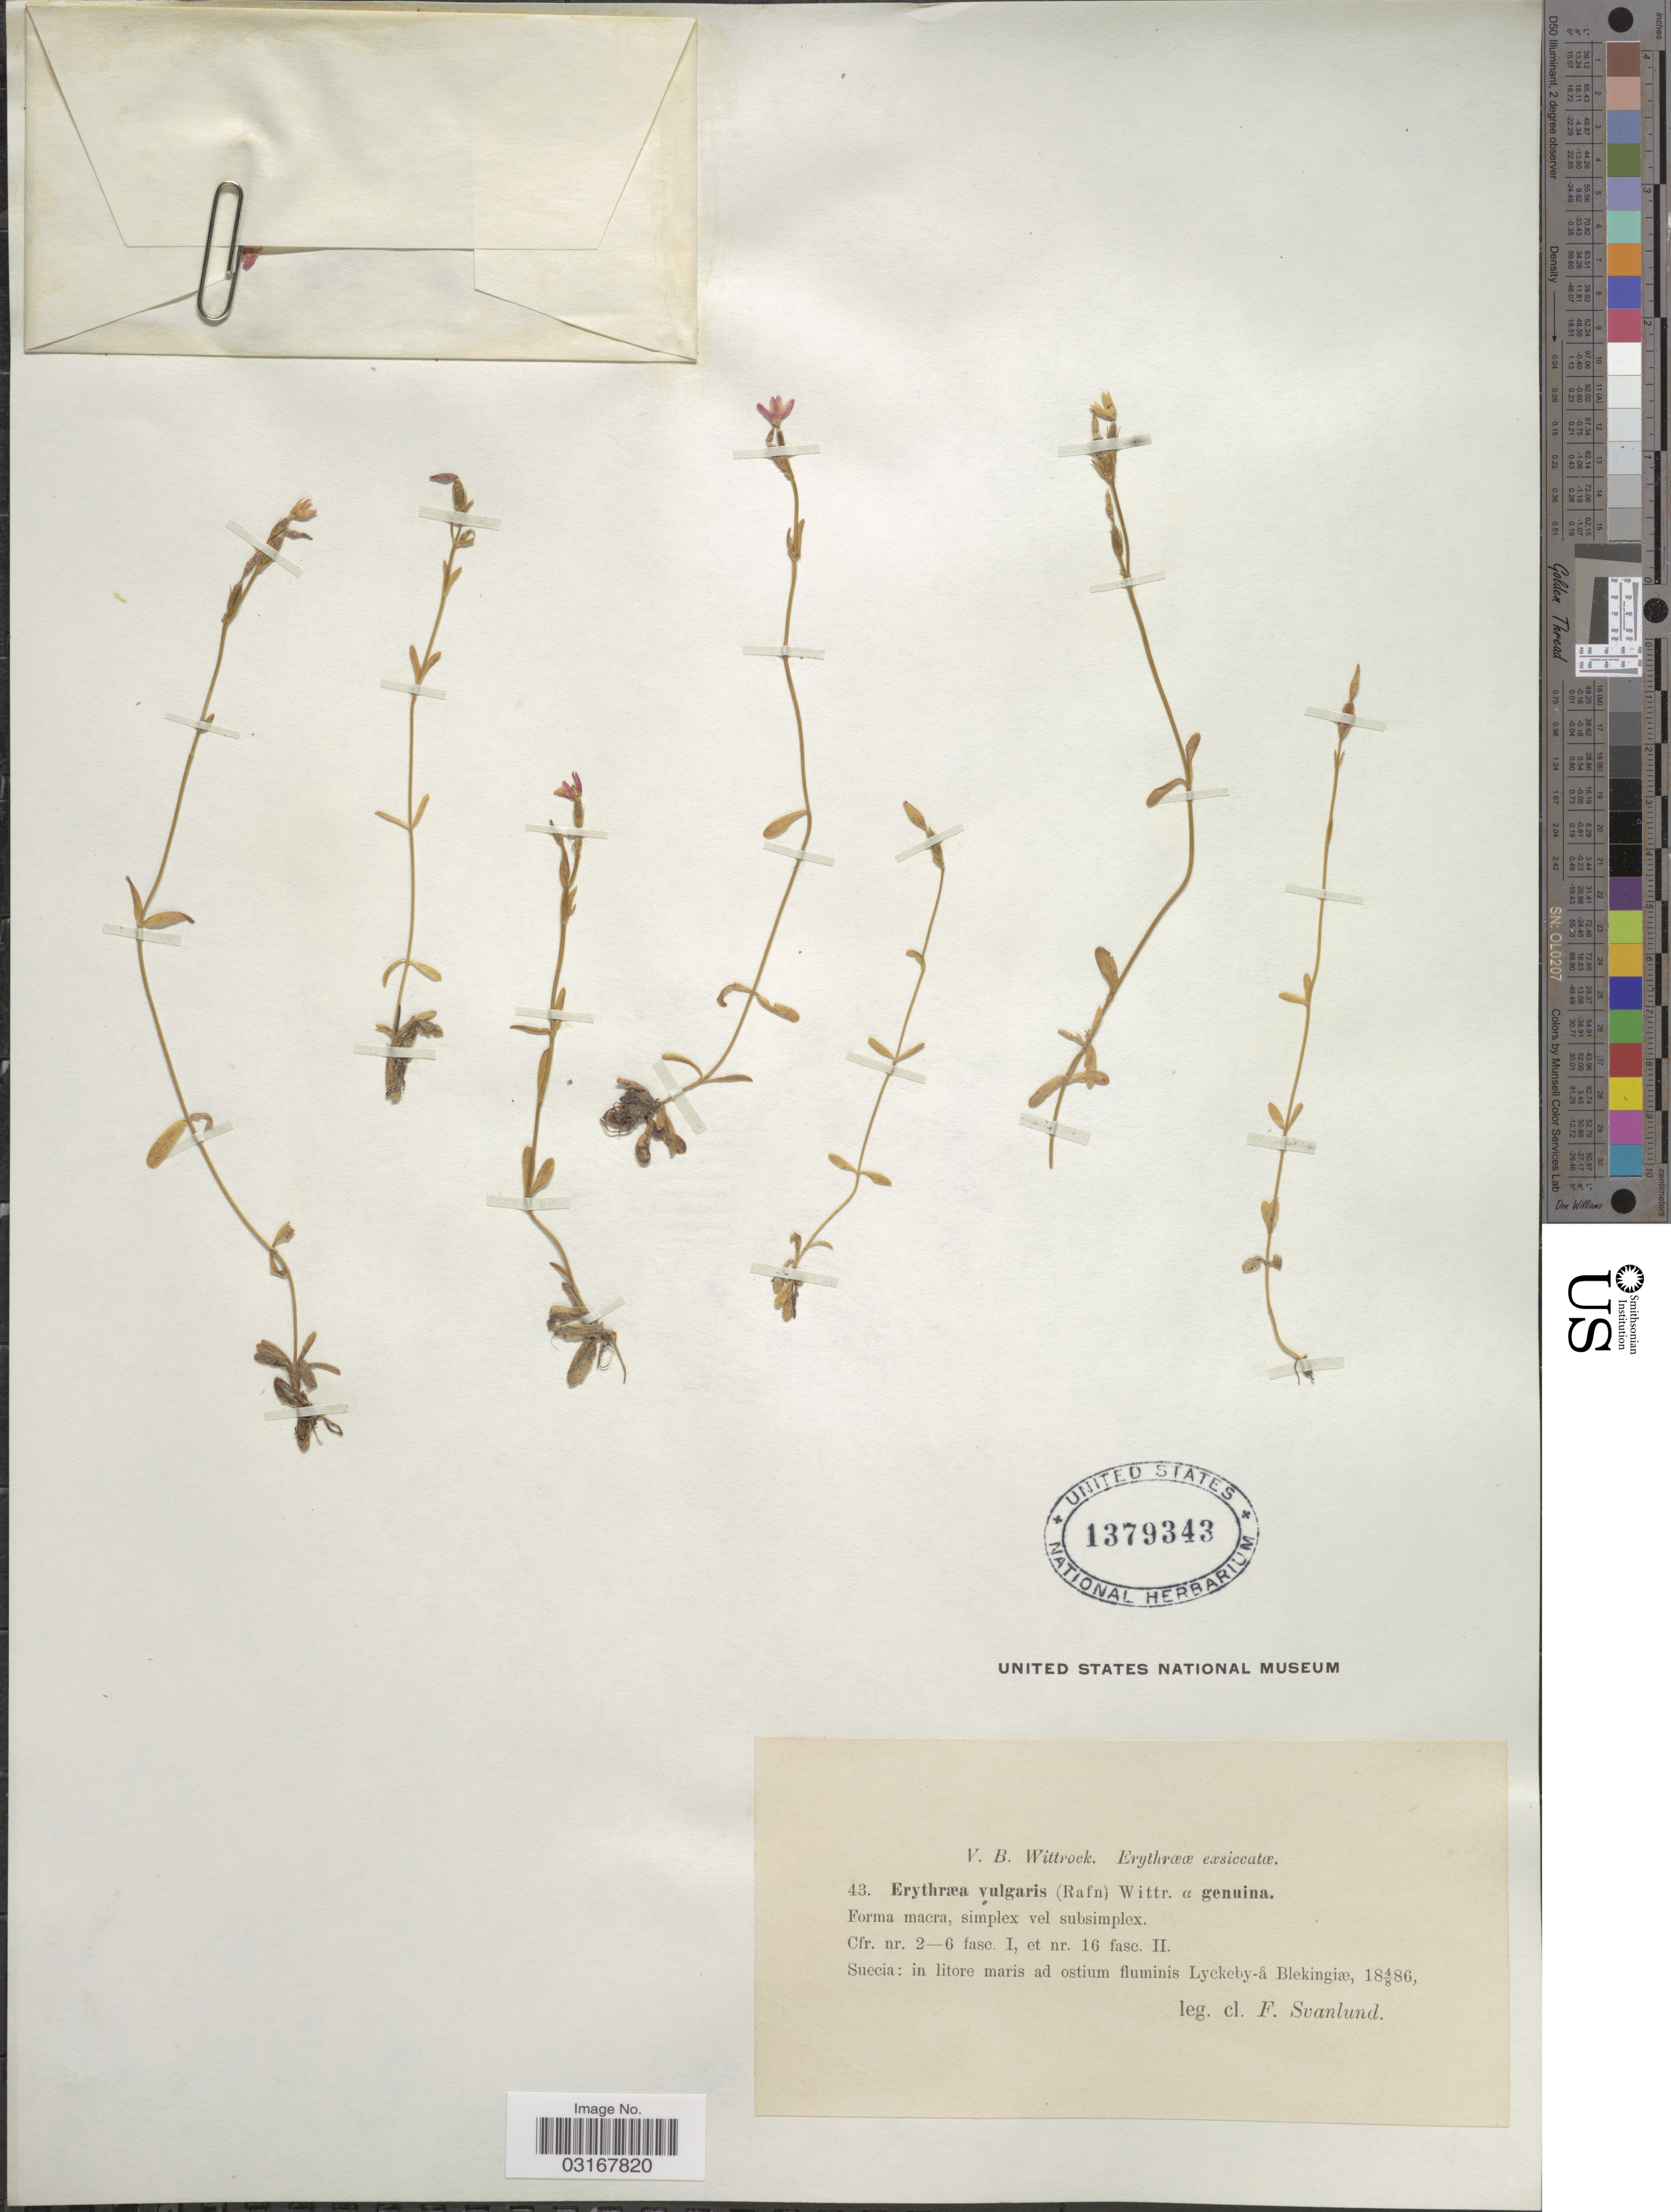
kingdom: Plantae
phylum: Tracheophyta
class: Magnoliopsida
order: Gentianales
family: Gentianaceae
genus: Centaurium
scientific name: Centaurium vulgaris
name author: Godr.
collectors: F. Svanlund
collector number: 43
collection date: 1886-08-04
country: Sweden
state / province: Blekinge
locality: Suecia: in litore maris ad ostium fluminis Lyckeby-a Blekingiæ.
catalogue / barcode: US 1379343